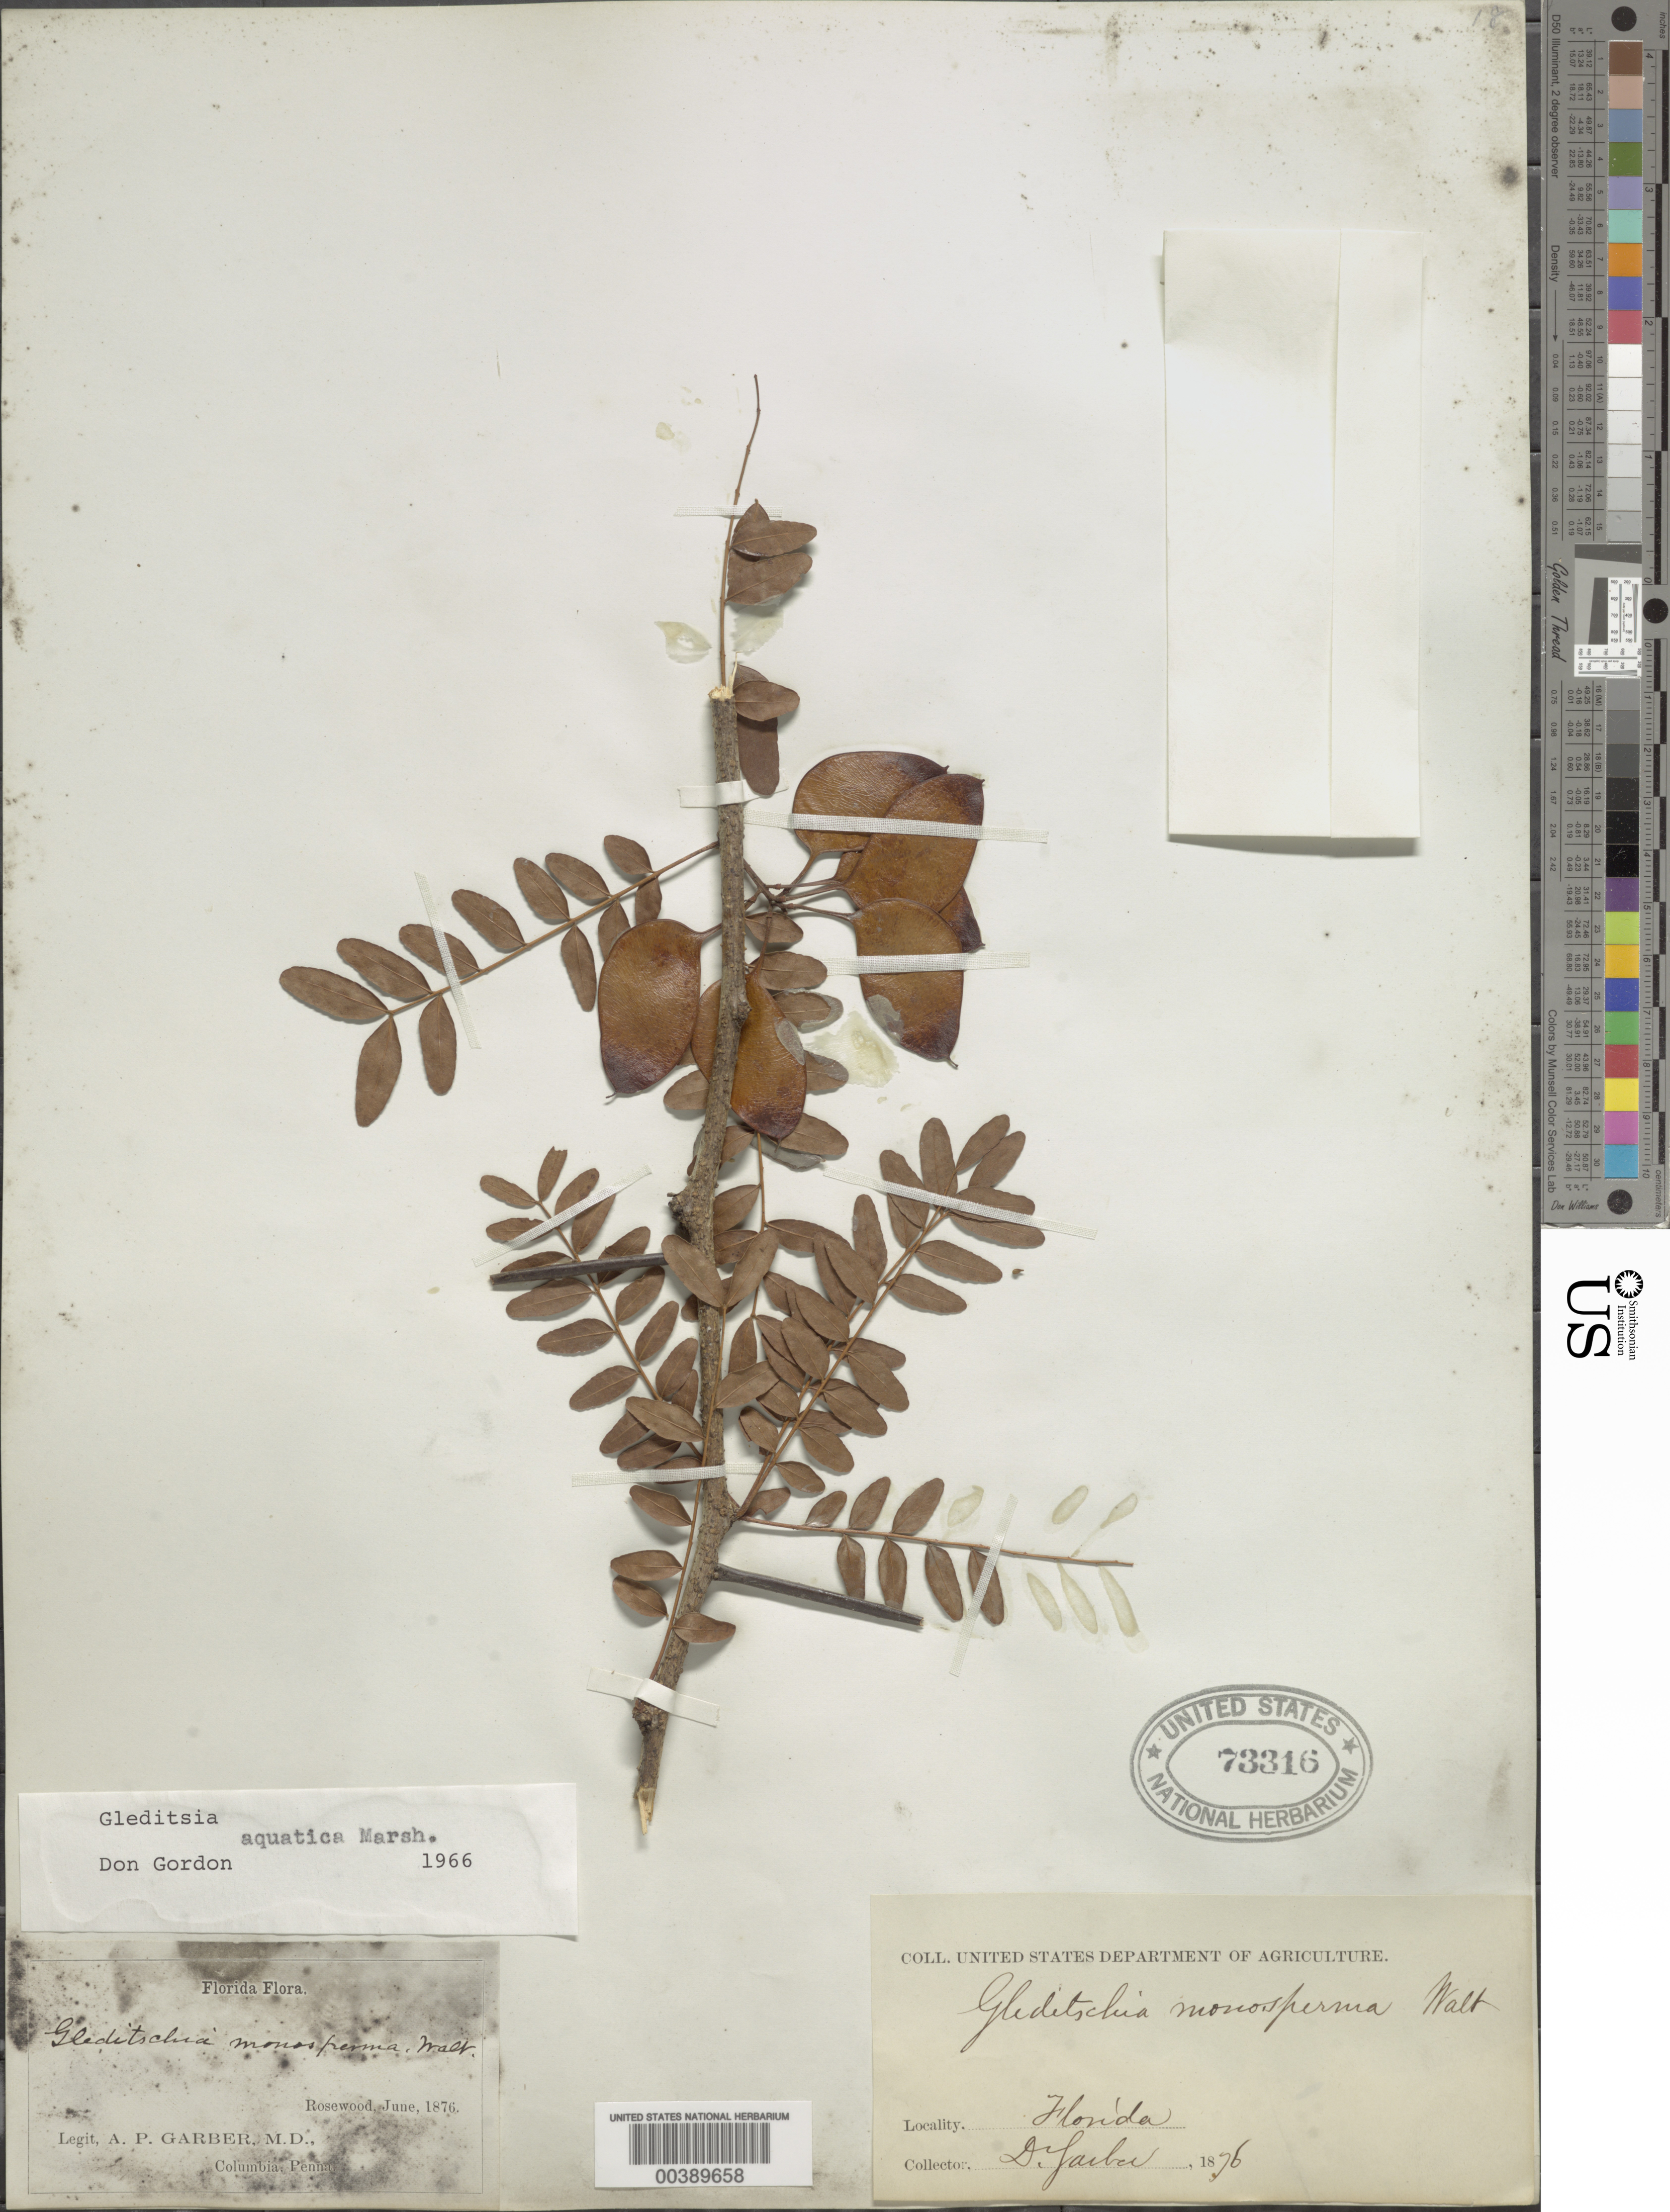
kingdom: Plantae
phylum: Tracheophyta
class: Magnoliopsida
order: Fabales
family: Fabaceae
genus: Gleditsia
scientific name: Gleditsia aquatica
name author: Marshall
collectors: D. Jarbec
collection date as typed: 1876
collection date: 1876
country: United States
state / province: Florida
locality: Rosewood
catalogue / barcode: US 73316